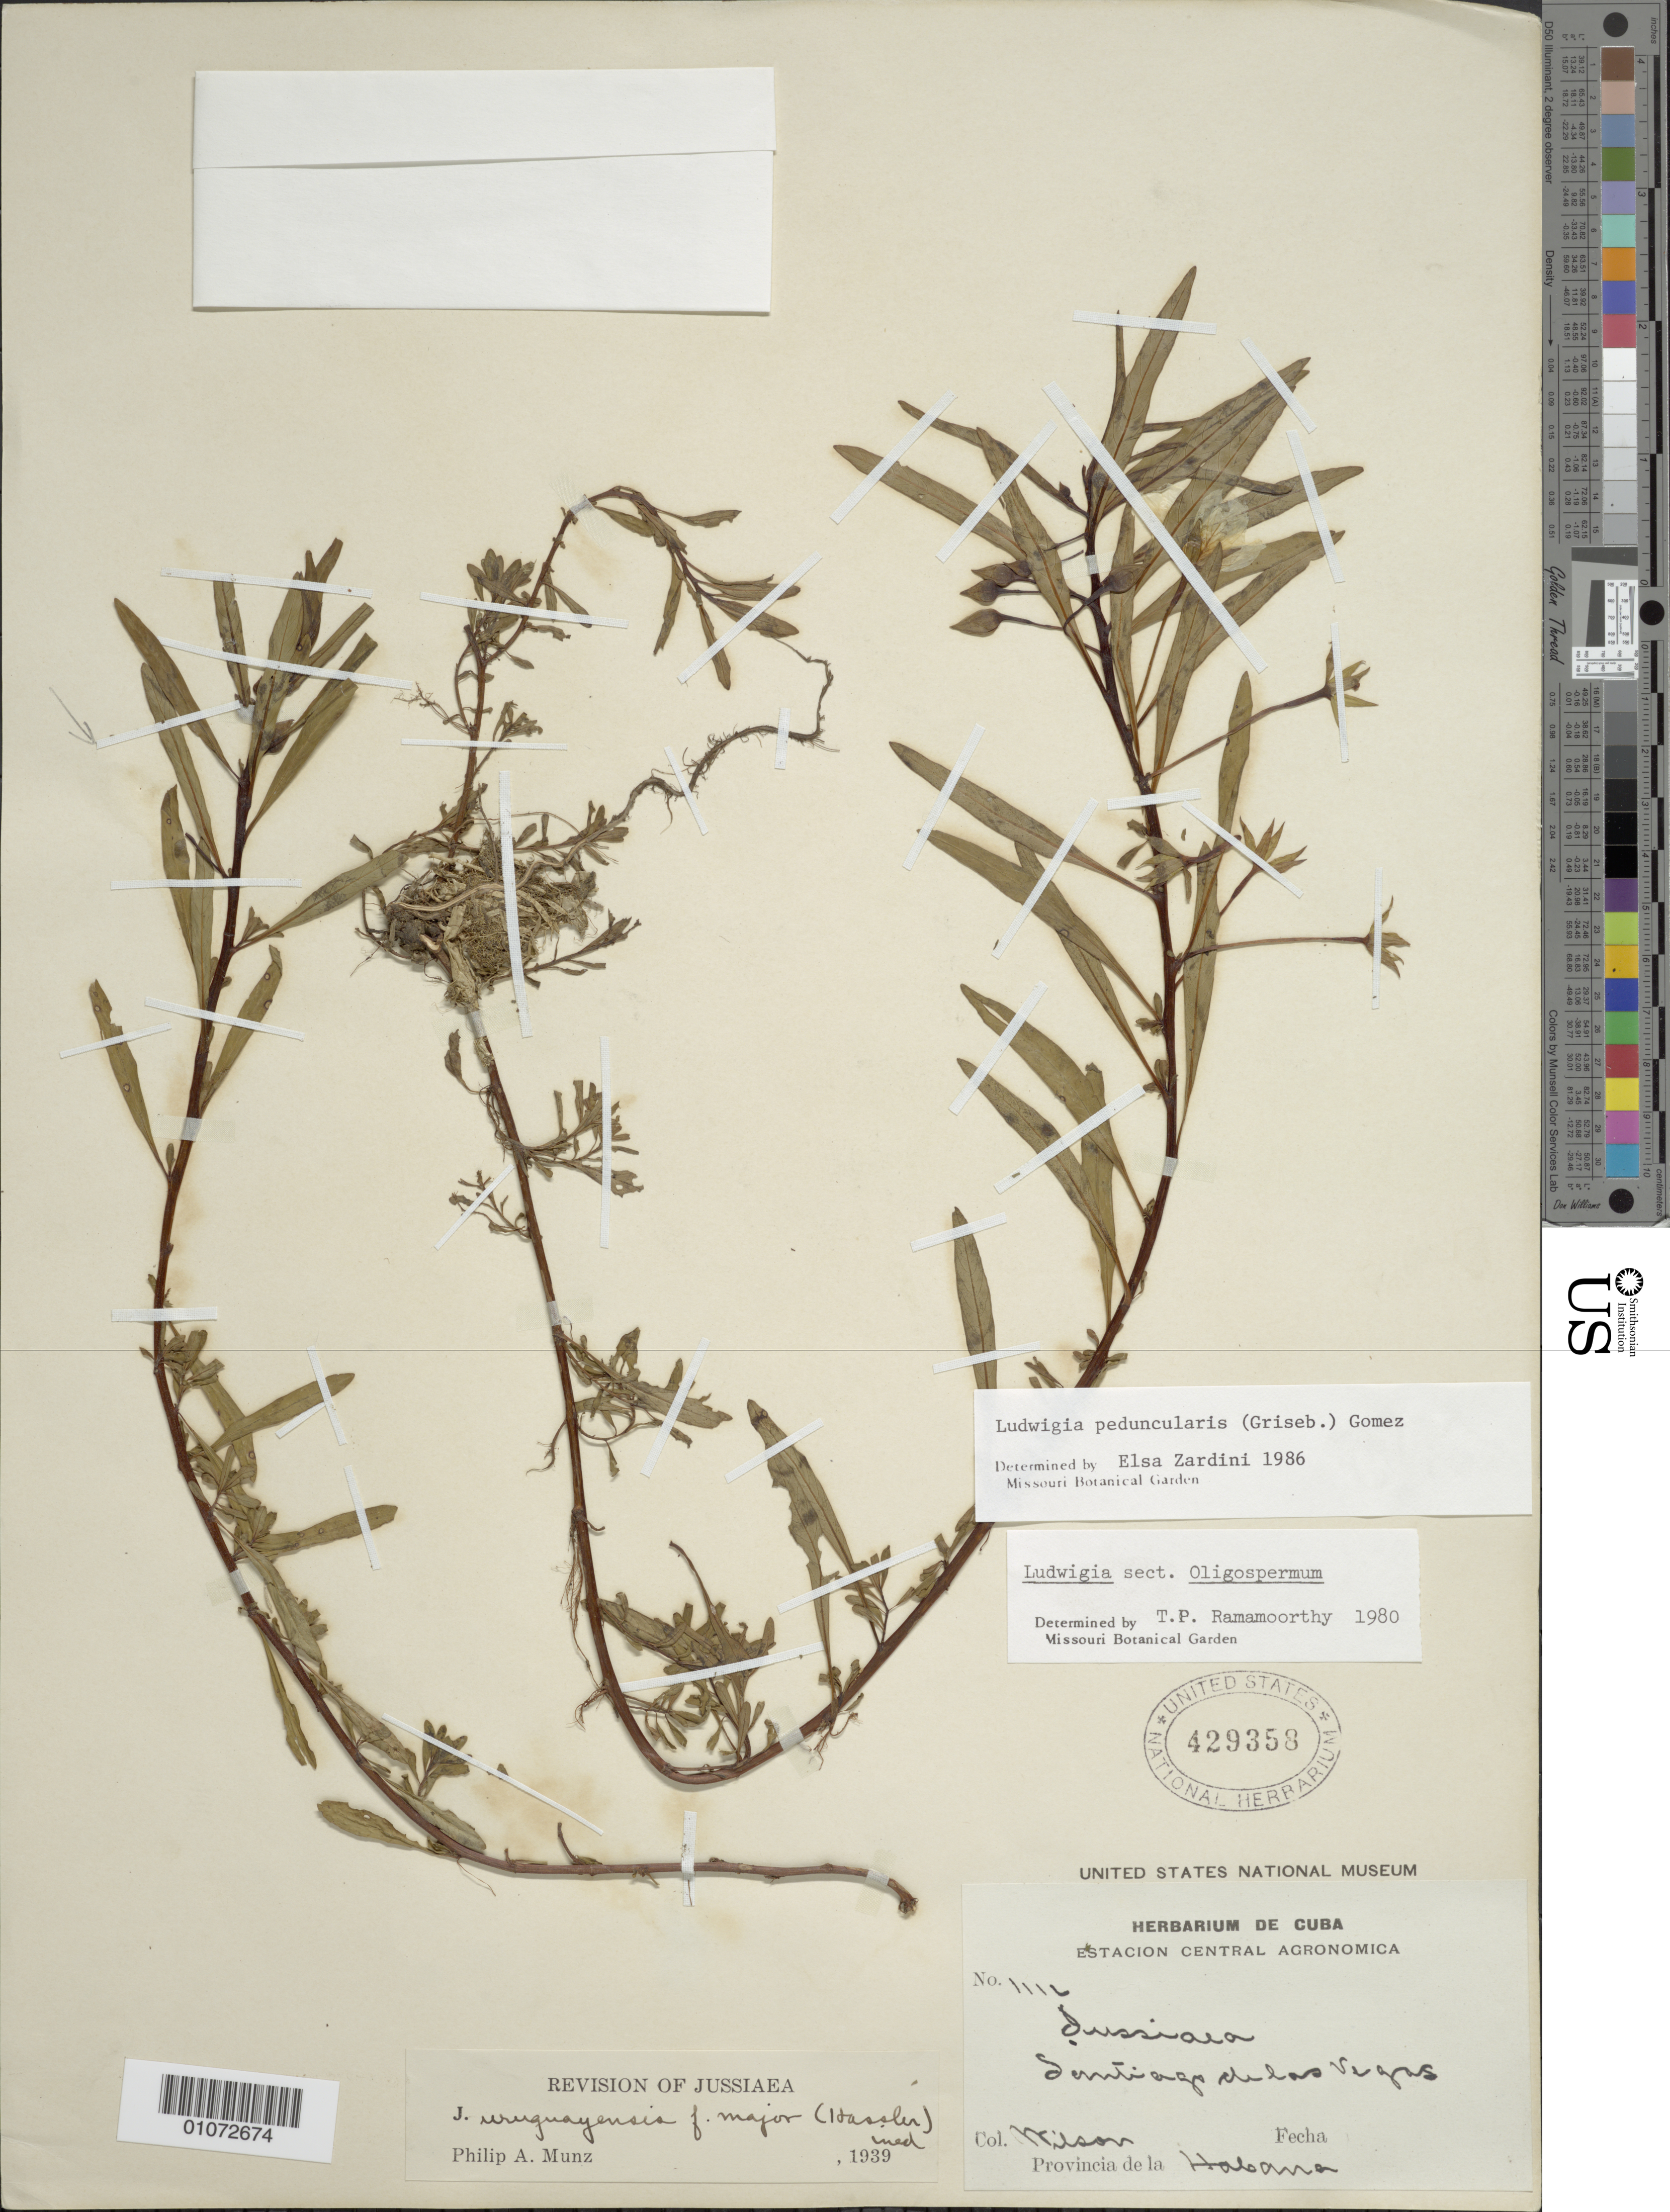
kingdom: Plantae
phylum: Tracheophyta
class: Magnoliopsida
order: Myrtales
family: Onagraceae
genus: Ludwigia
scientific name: Ludwigia peduncularis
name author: (Griseb.) M. Gómez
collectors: -- Wilson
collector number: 1112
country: Cuba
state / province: La Habana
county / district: Municipio Boyeros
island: Cuba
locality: Santiago de las Vegas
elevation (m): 97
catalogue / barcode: US 429358